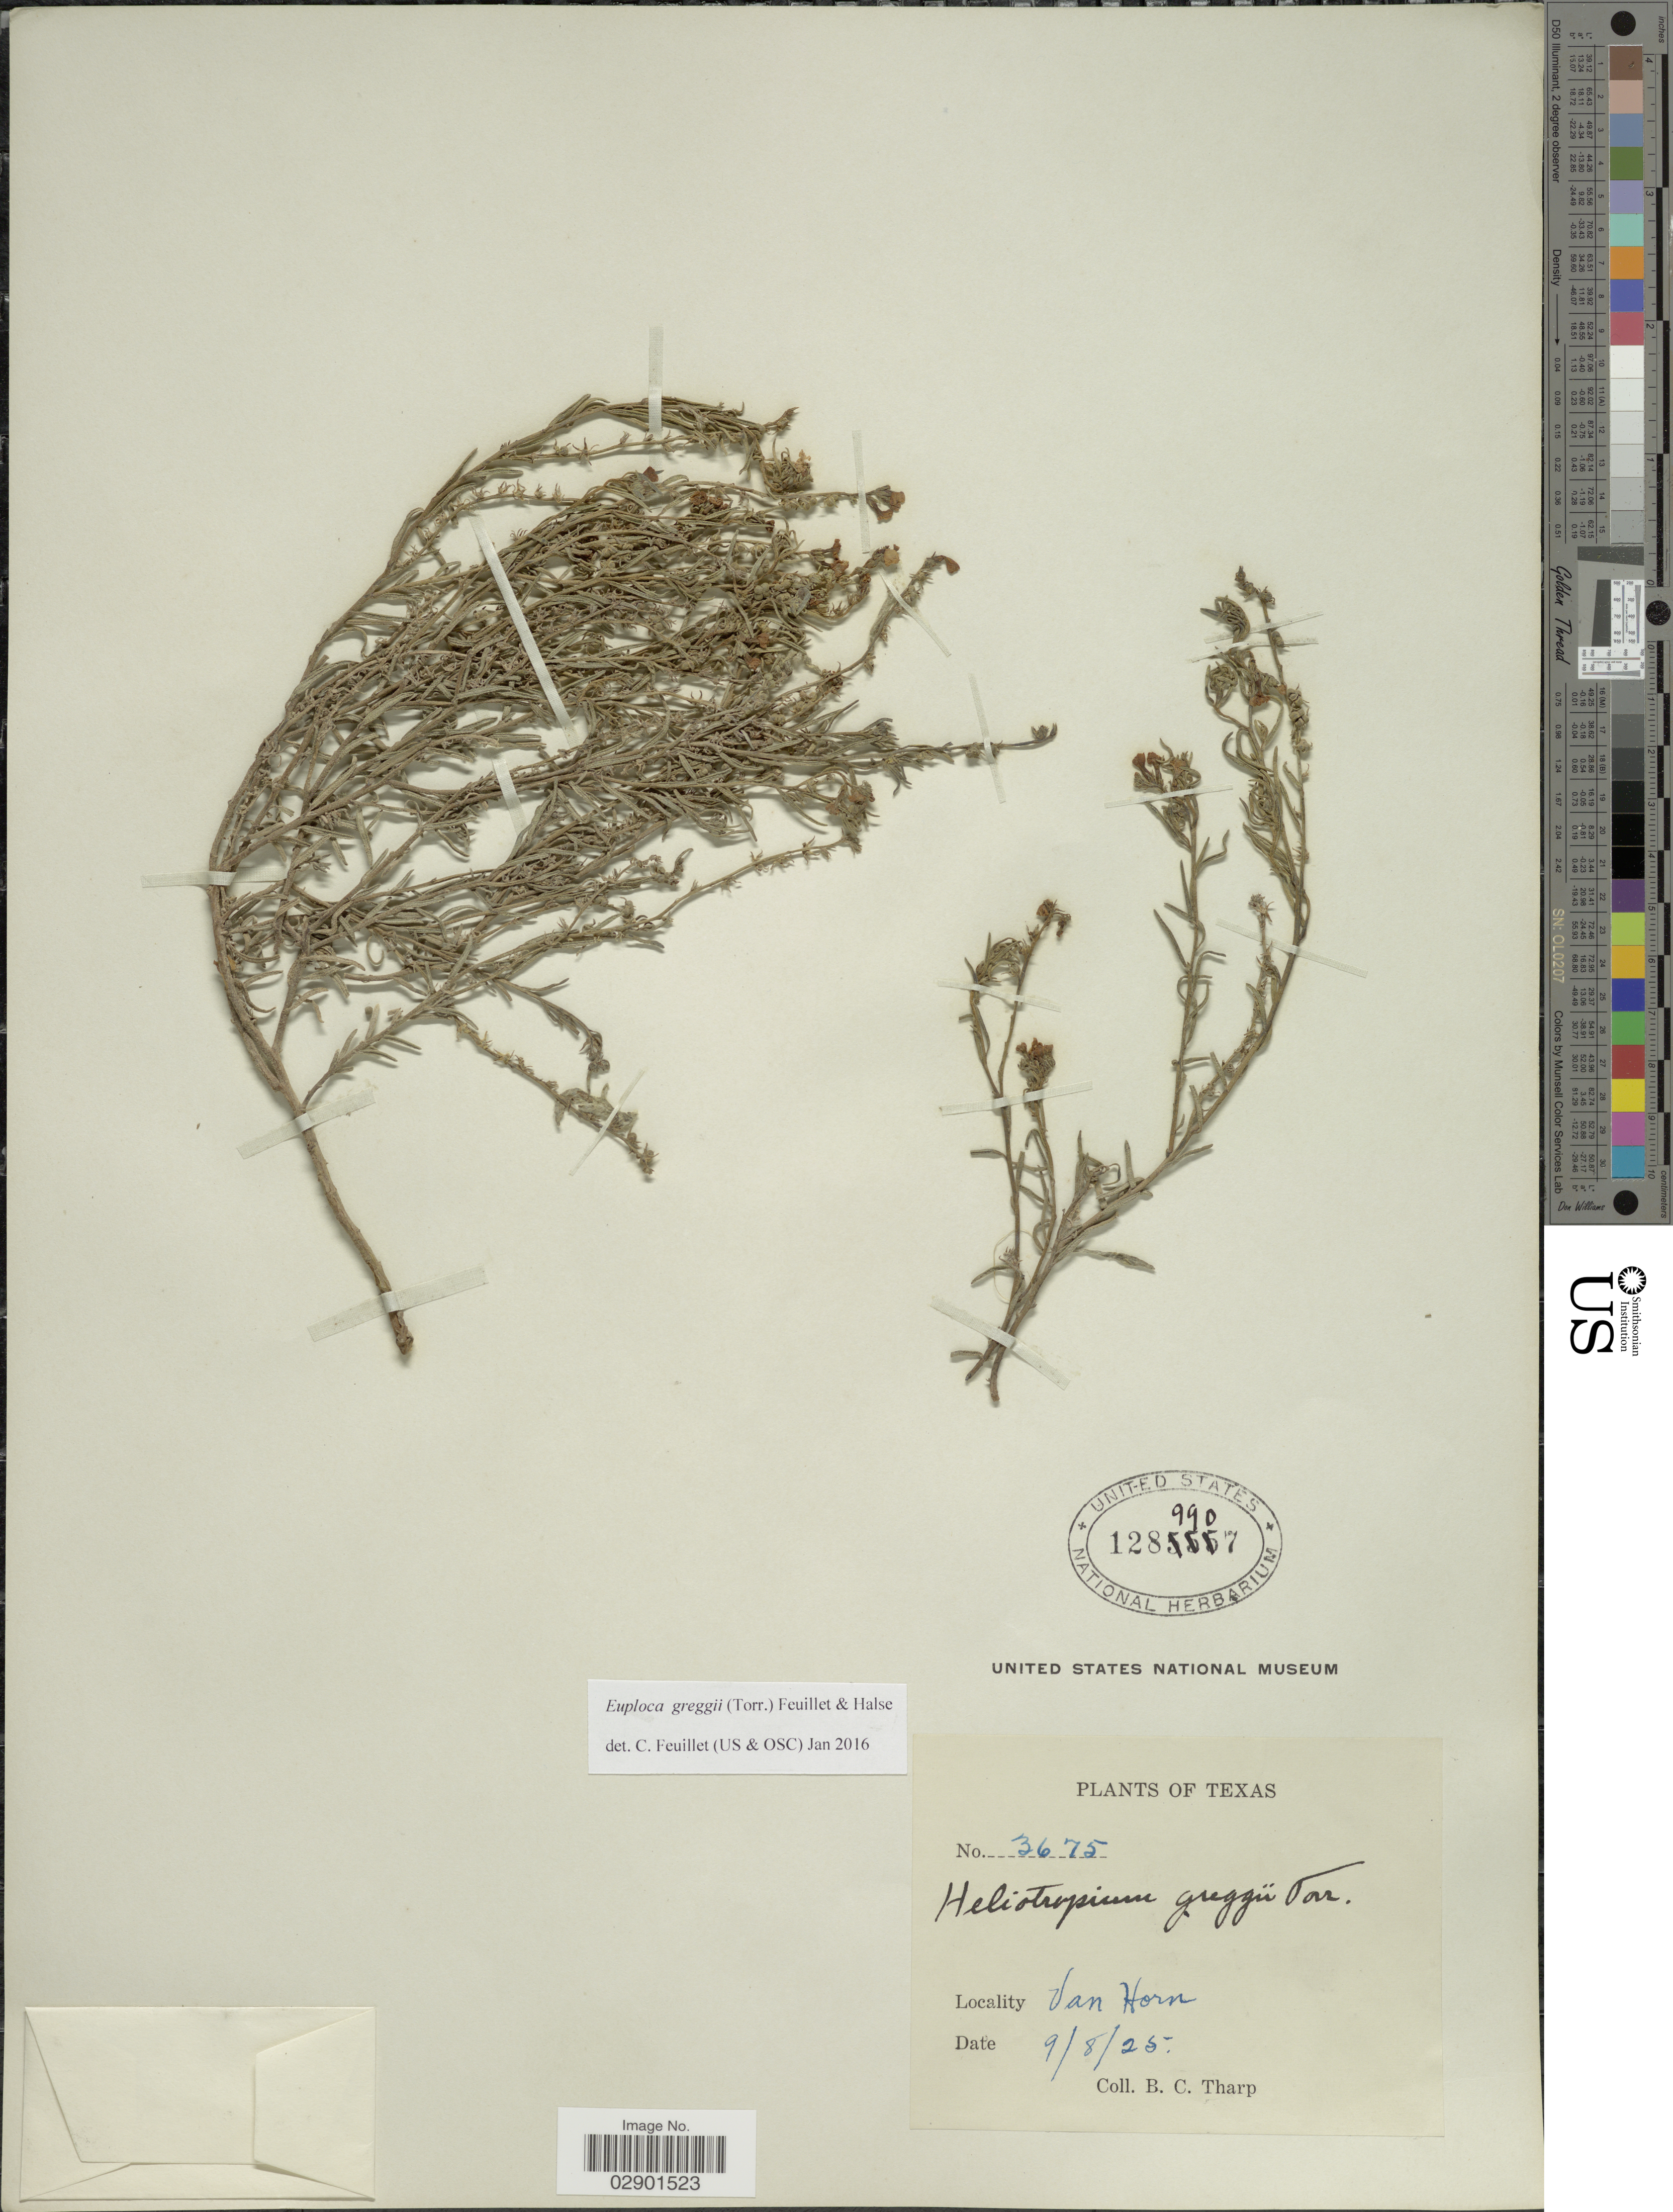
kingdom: Plantae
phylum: Tracheophyta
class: Magnoliopsida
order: Boraginales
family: Heliotropiaceae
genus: Euploca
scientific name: Euploca greggii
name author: (Torr.) Feuillet & Halse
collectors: B. C. Tharp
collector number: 3675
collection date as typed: Transcribed d/m/y: 8/9/25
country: United States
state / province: Texas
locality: Van Horn.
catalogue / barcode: US 1289907